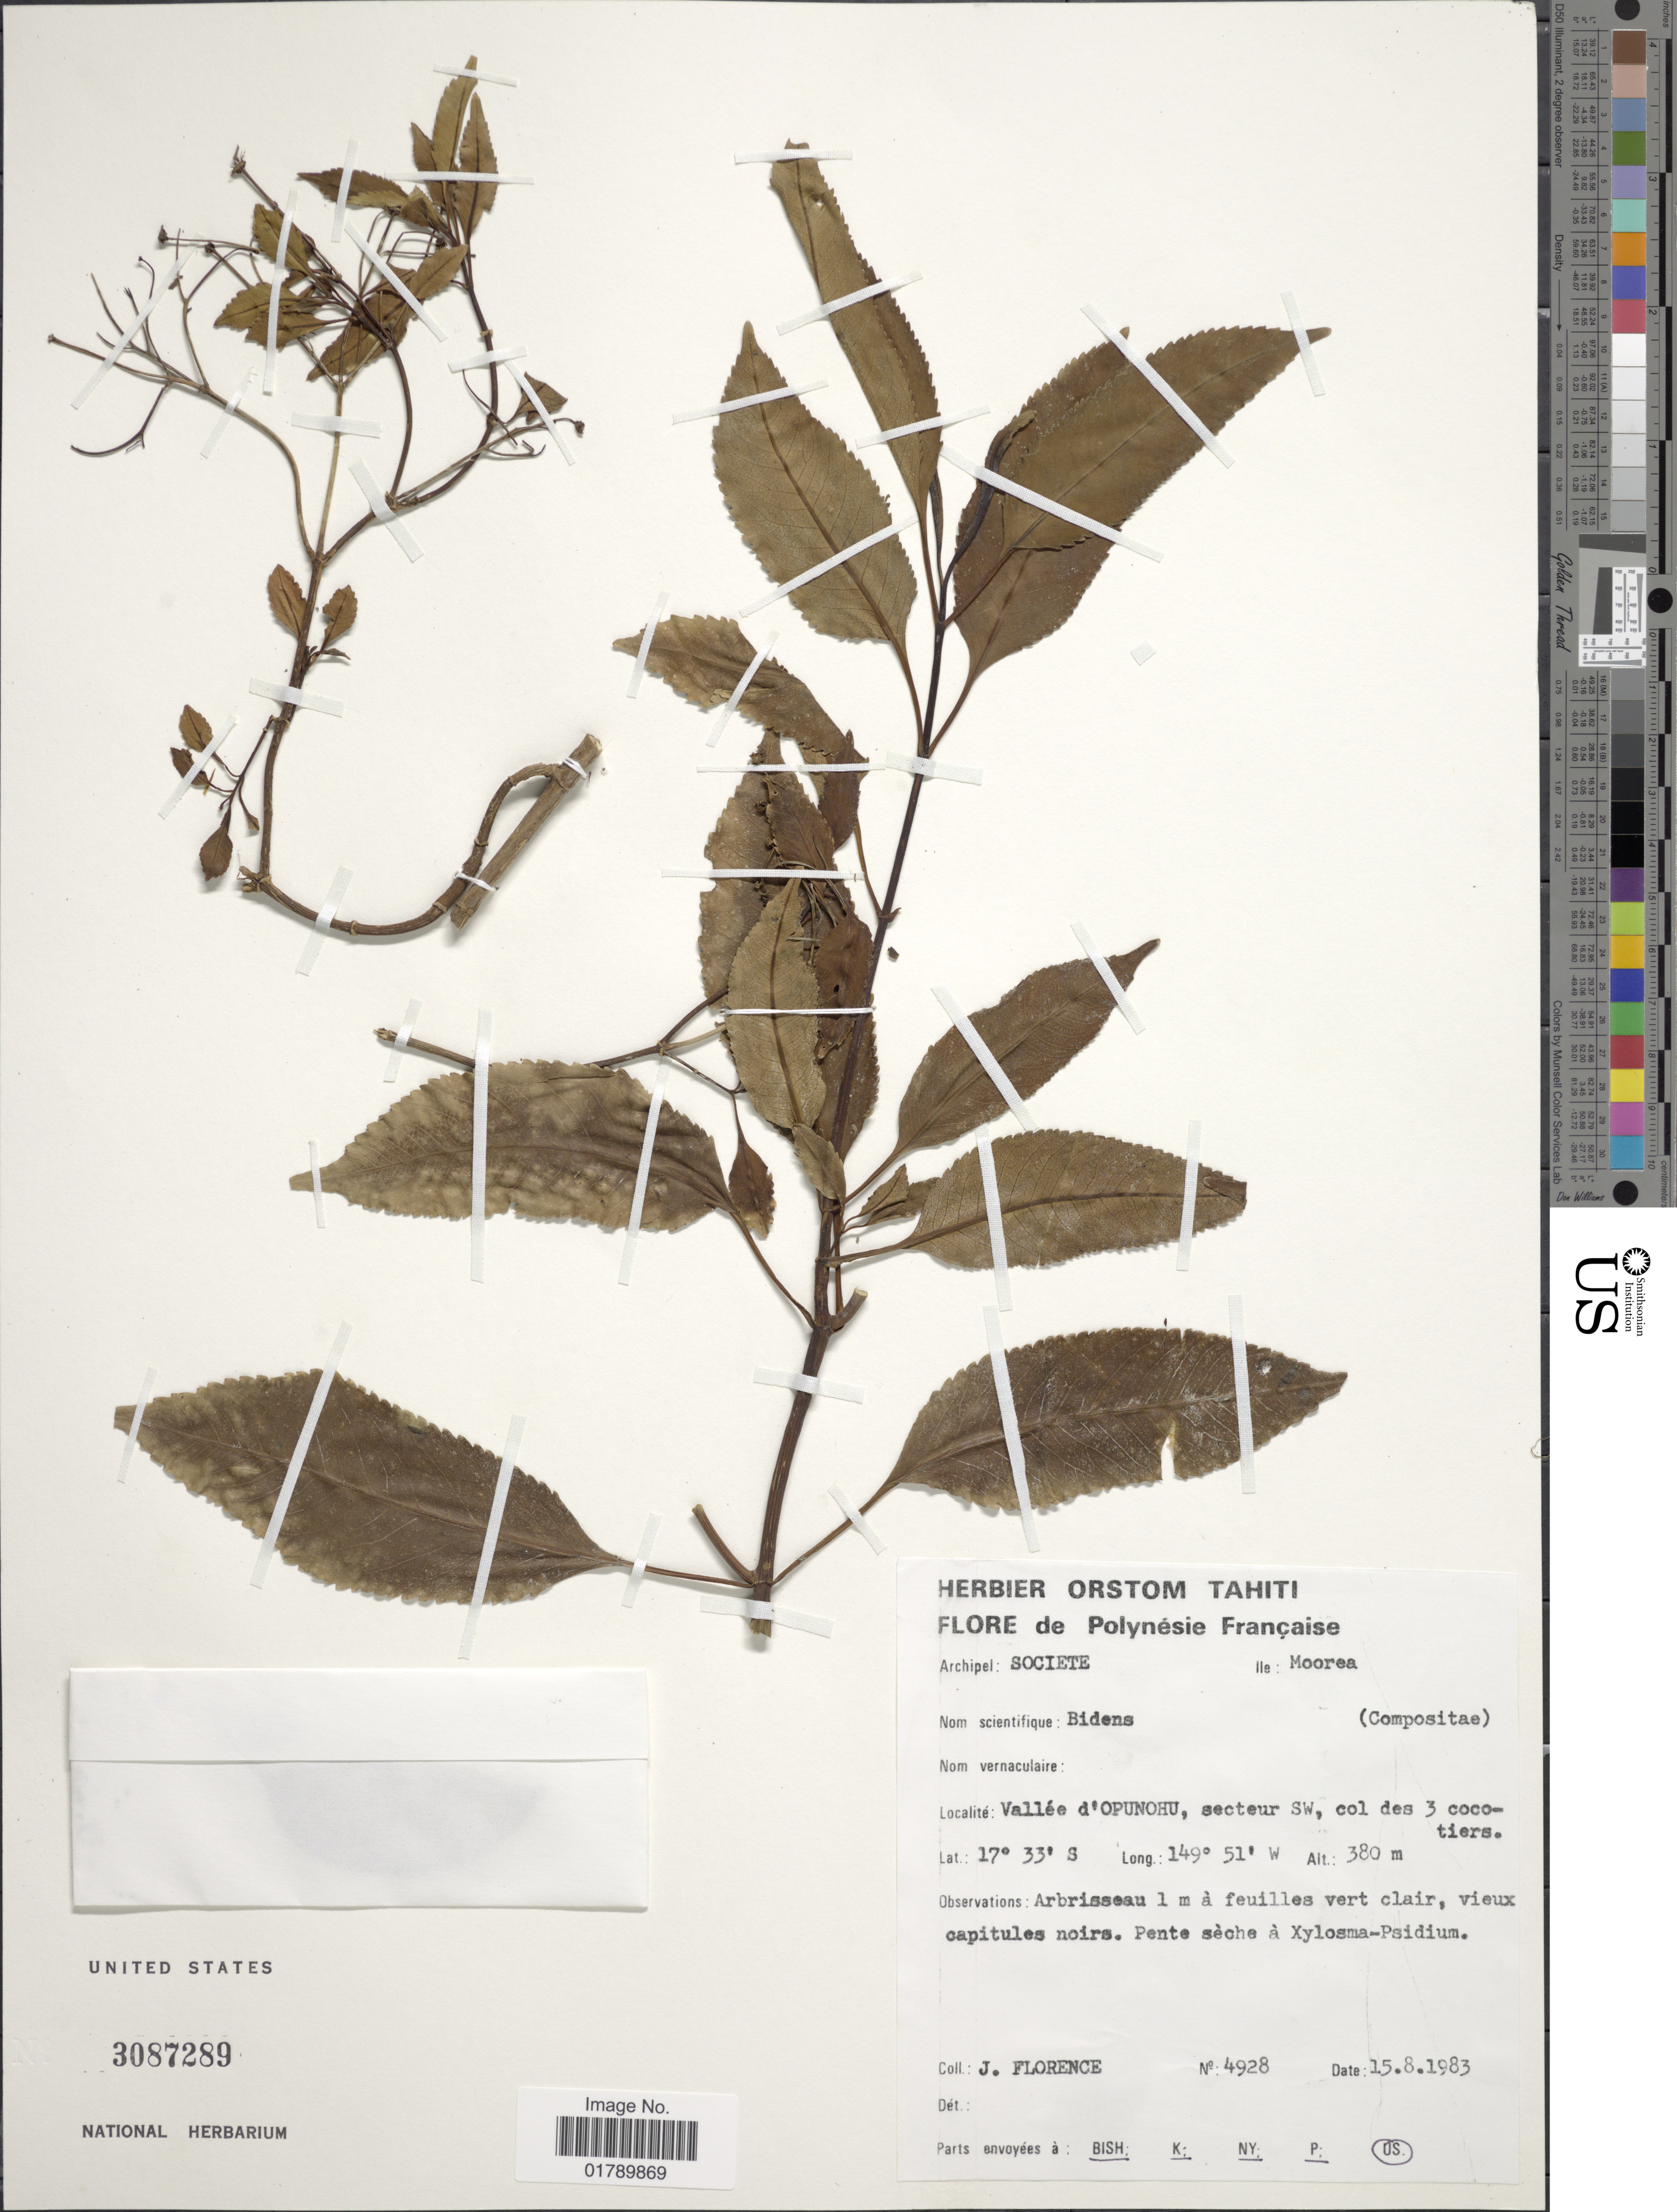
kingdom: Plantae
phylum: Tracheophyta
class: Magnoliopsida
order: Asterales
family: Asteraceae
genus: Bidens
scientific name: Bidens sp.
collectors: J. Florence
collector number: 4928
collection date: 1983-08-15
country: French Polynesia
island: Moorea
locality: Archipel: Societe. Ile: Moorea. Vallee d'Opunohu, secteur SW, col des cocotiers.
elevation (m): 380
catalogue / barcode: US 3087289